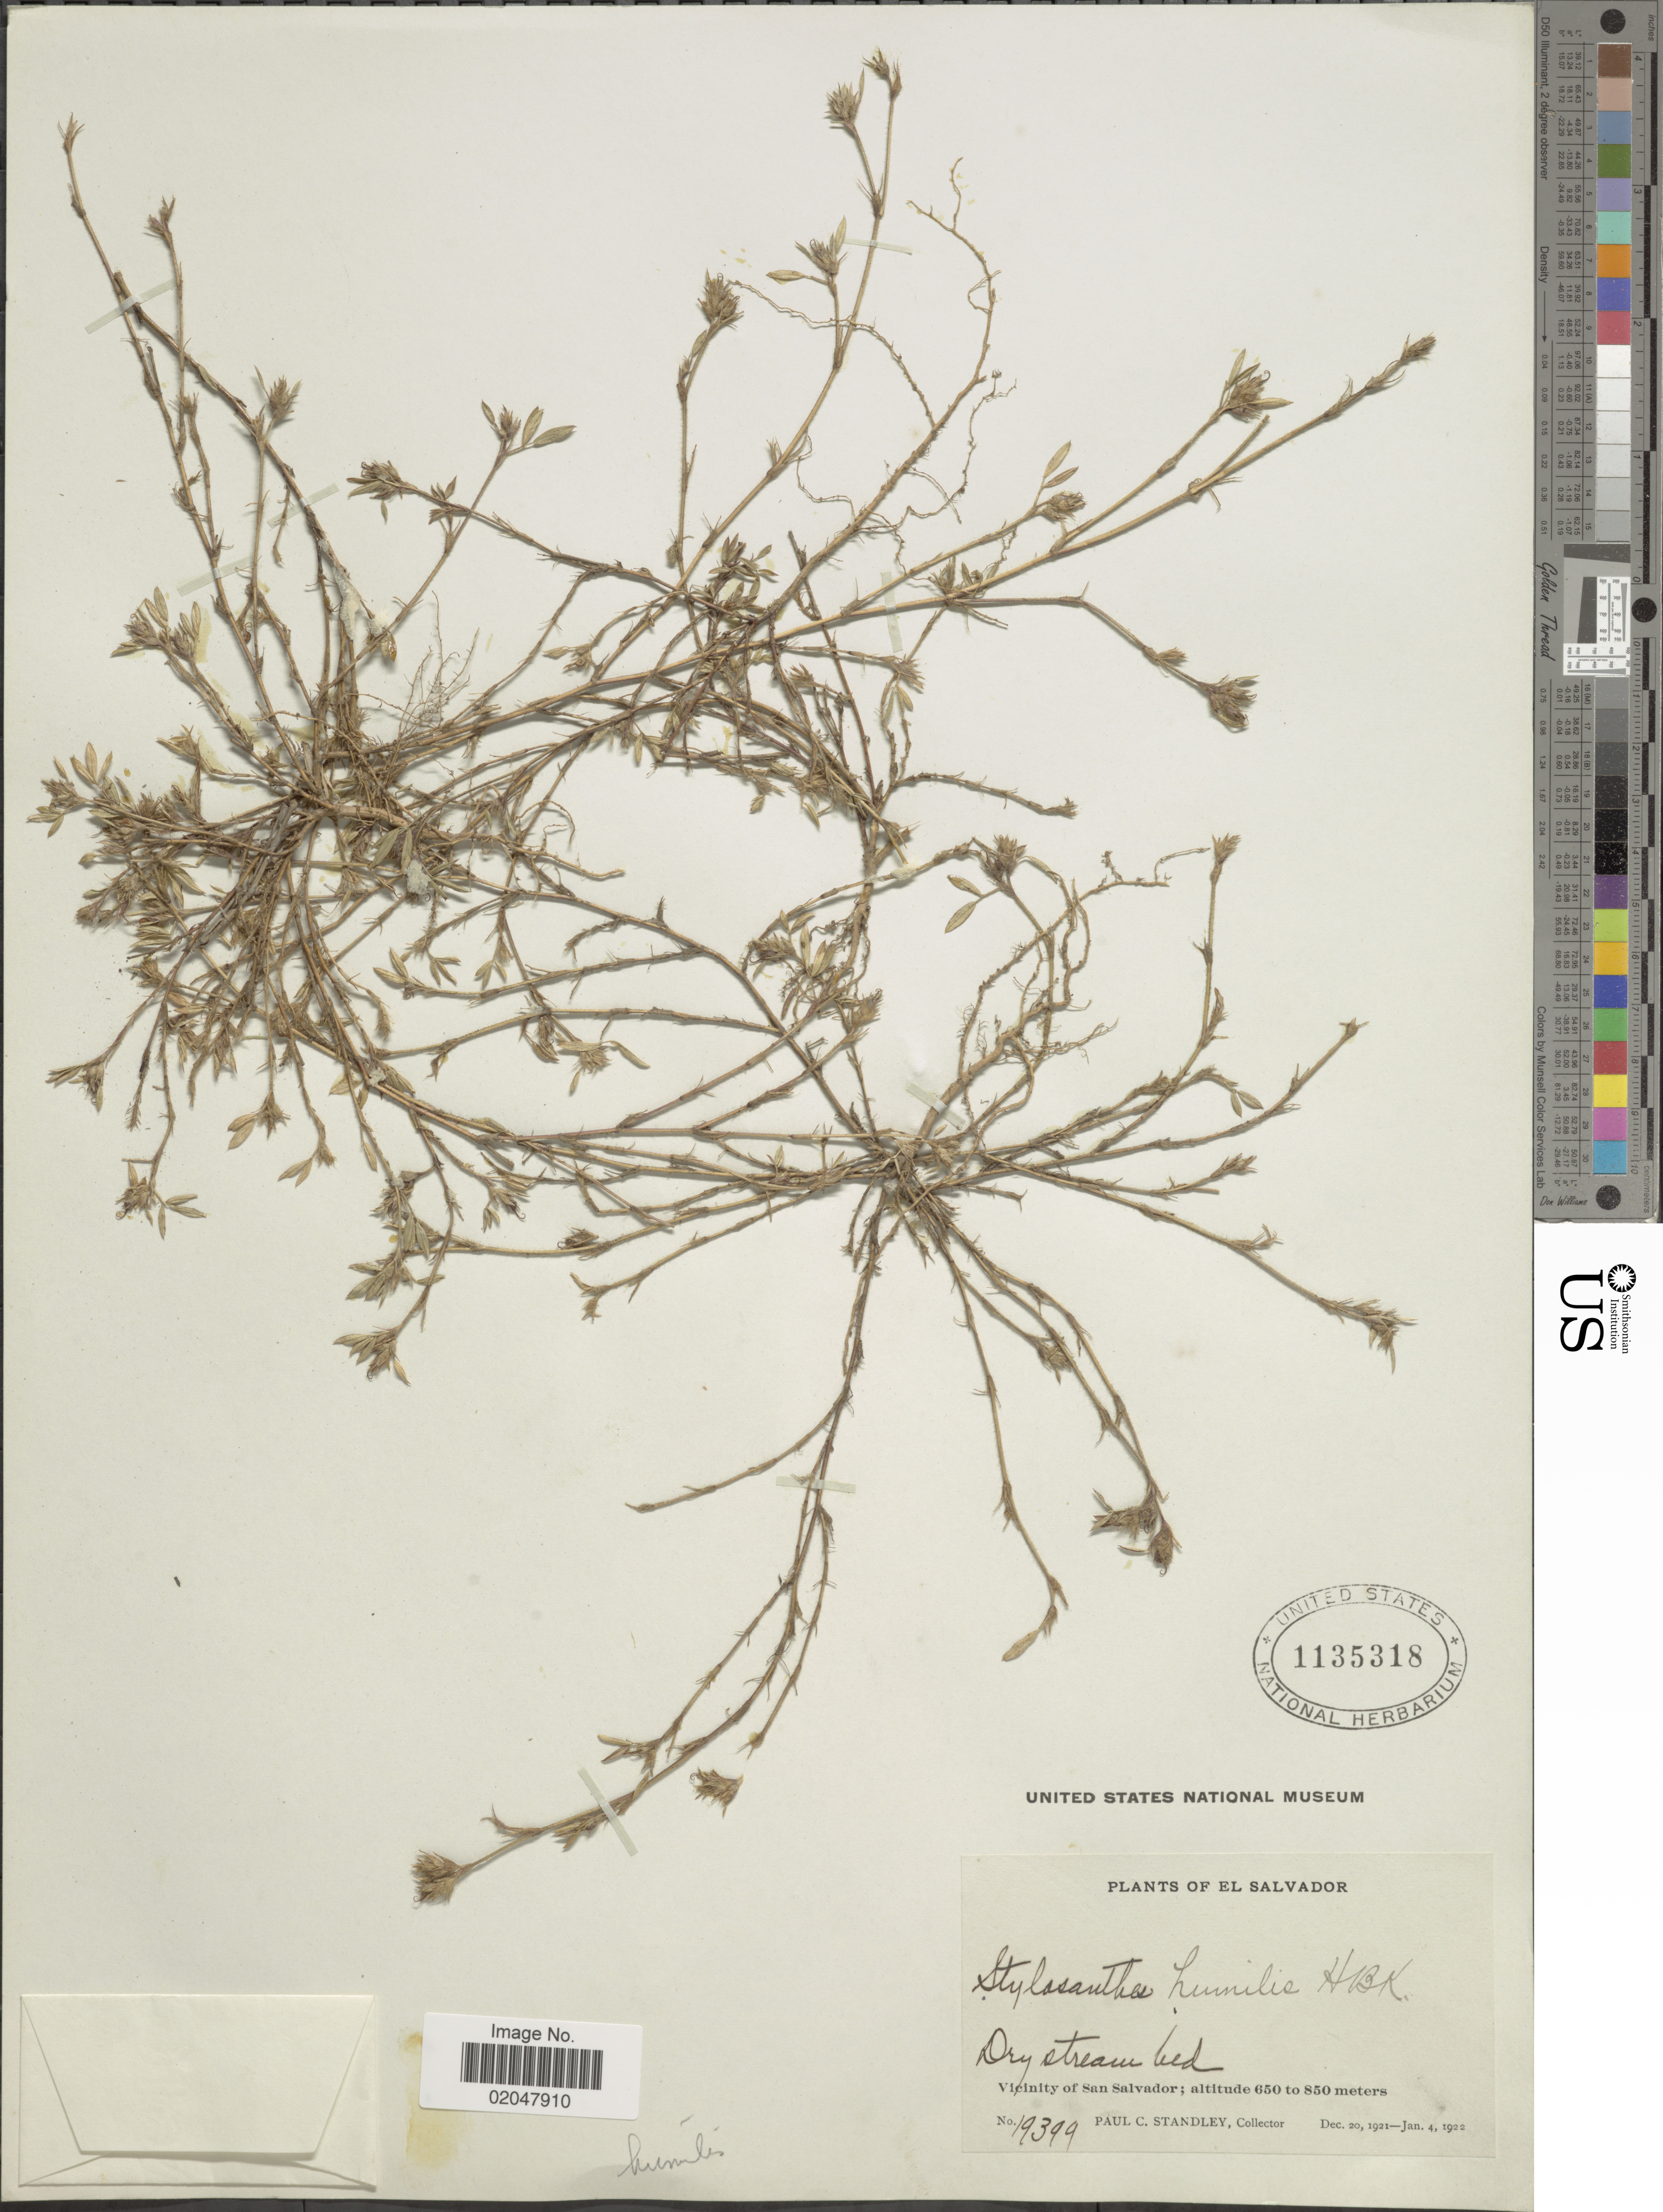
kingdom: Plantae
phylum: Tracheophyta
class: Magnoliopsida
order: Fabales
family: Fabaceae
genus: Stylosanthes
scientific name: Stylosanthes humilis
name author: Kunth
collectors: P. C. Standley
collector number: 19399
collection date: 1911-12-20/1922-01-04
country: Bahamas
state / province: San Salvador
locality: Vicinity of San Salvador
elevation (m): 650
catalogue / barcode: US 1135318